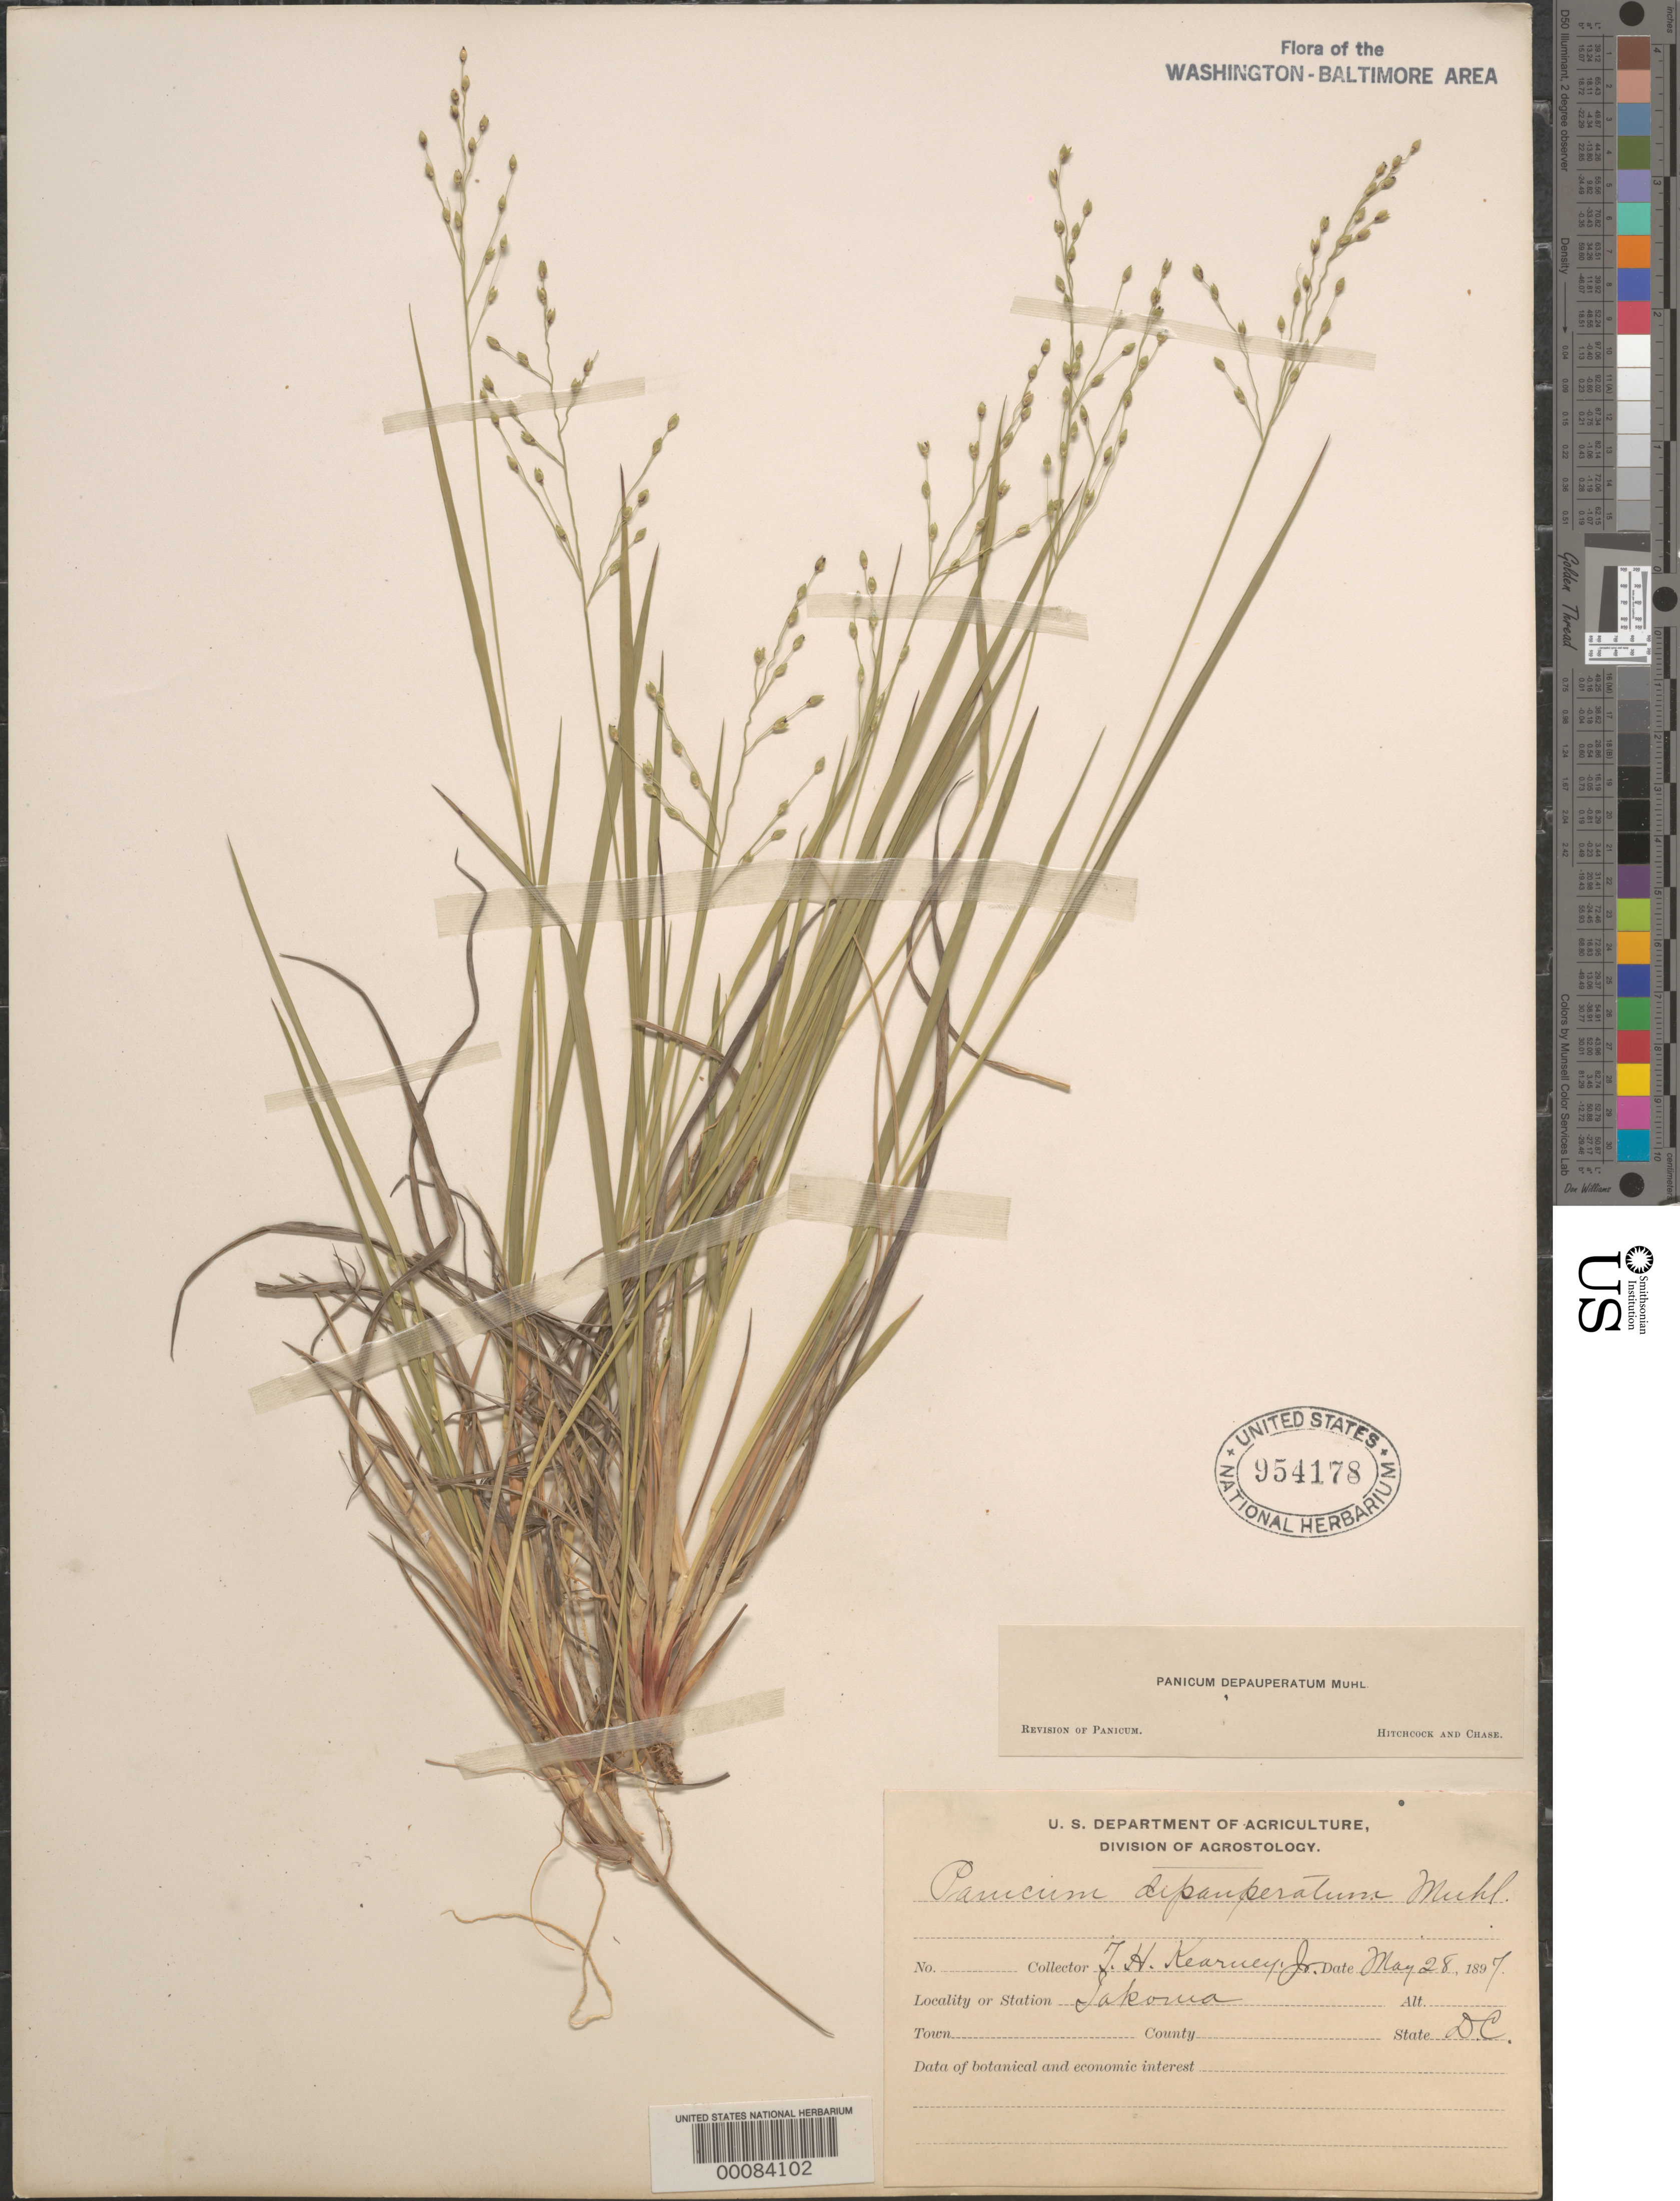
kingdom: Plantae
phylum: Tracheophyta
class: Liliopsida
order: Poales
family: Poaceae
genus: Dichanthelium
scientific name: Dichanthelium depauperatum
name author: (Muhl.) Gould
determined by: Hitchcock, A. S.; Chase, [M.] A.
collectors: T. H. Kearney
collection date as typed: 28 May 1897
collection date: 1897-05-28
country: United States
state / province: District of Columbia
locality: Takoma Park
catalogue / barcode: US 954178